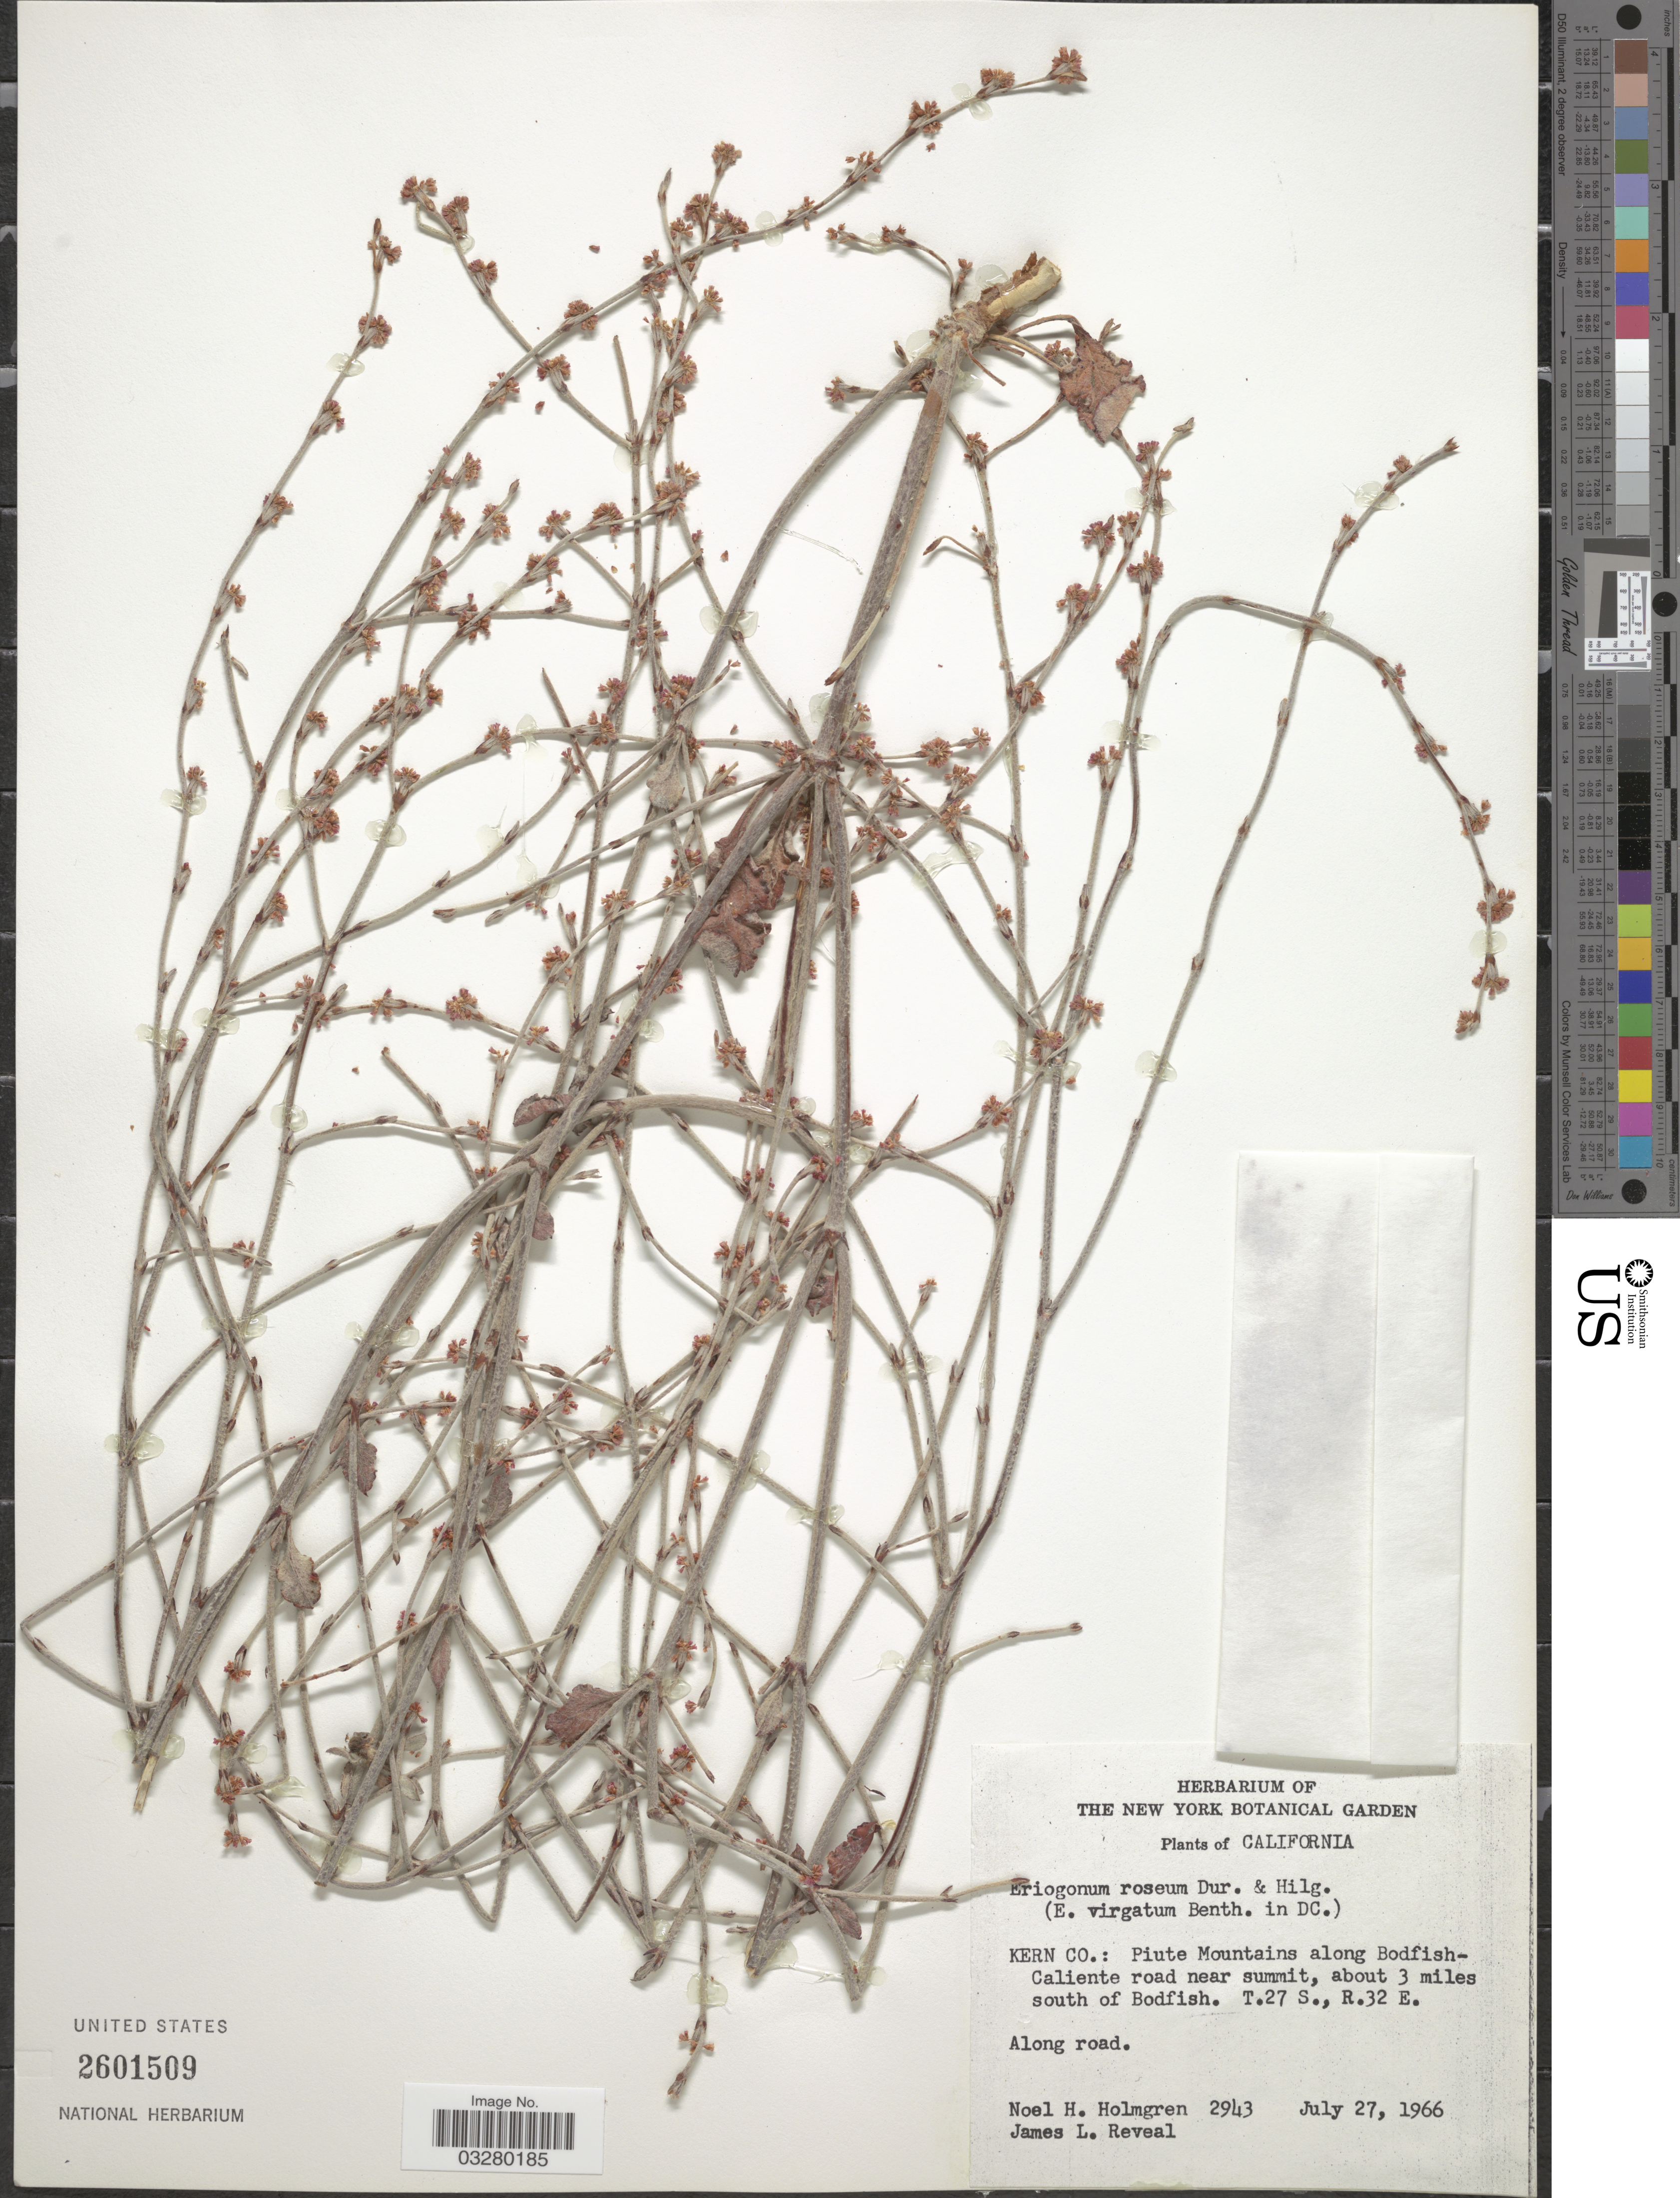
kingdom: Plantae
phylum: Tracheophyta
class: Magnoliopsida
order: Caryophyllales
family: Polygonaceae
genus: Eriogonum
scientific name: Eriogonum roseum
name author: Durand & Hilg.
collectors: N. H. Holmgren & J. L. Reveal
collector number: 2943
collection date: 1966-07-27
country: United States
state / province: California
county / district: Kern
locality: Kern Co.: Piute Mountains along Bodfish-Caliente road near summit, about 3 miles south of Bodfish. T.27 S., R.32 E. Along road.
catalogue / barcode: US 2601509